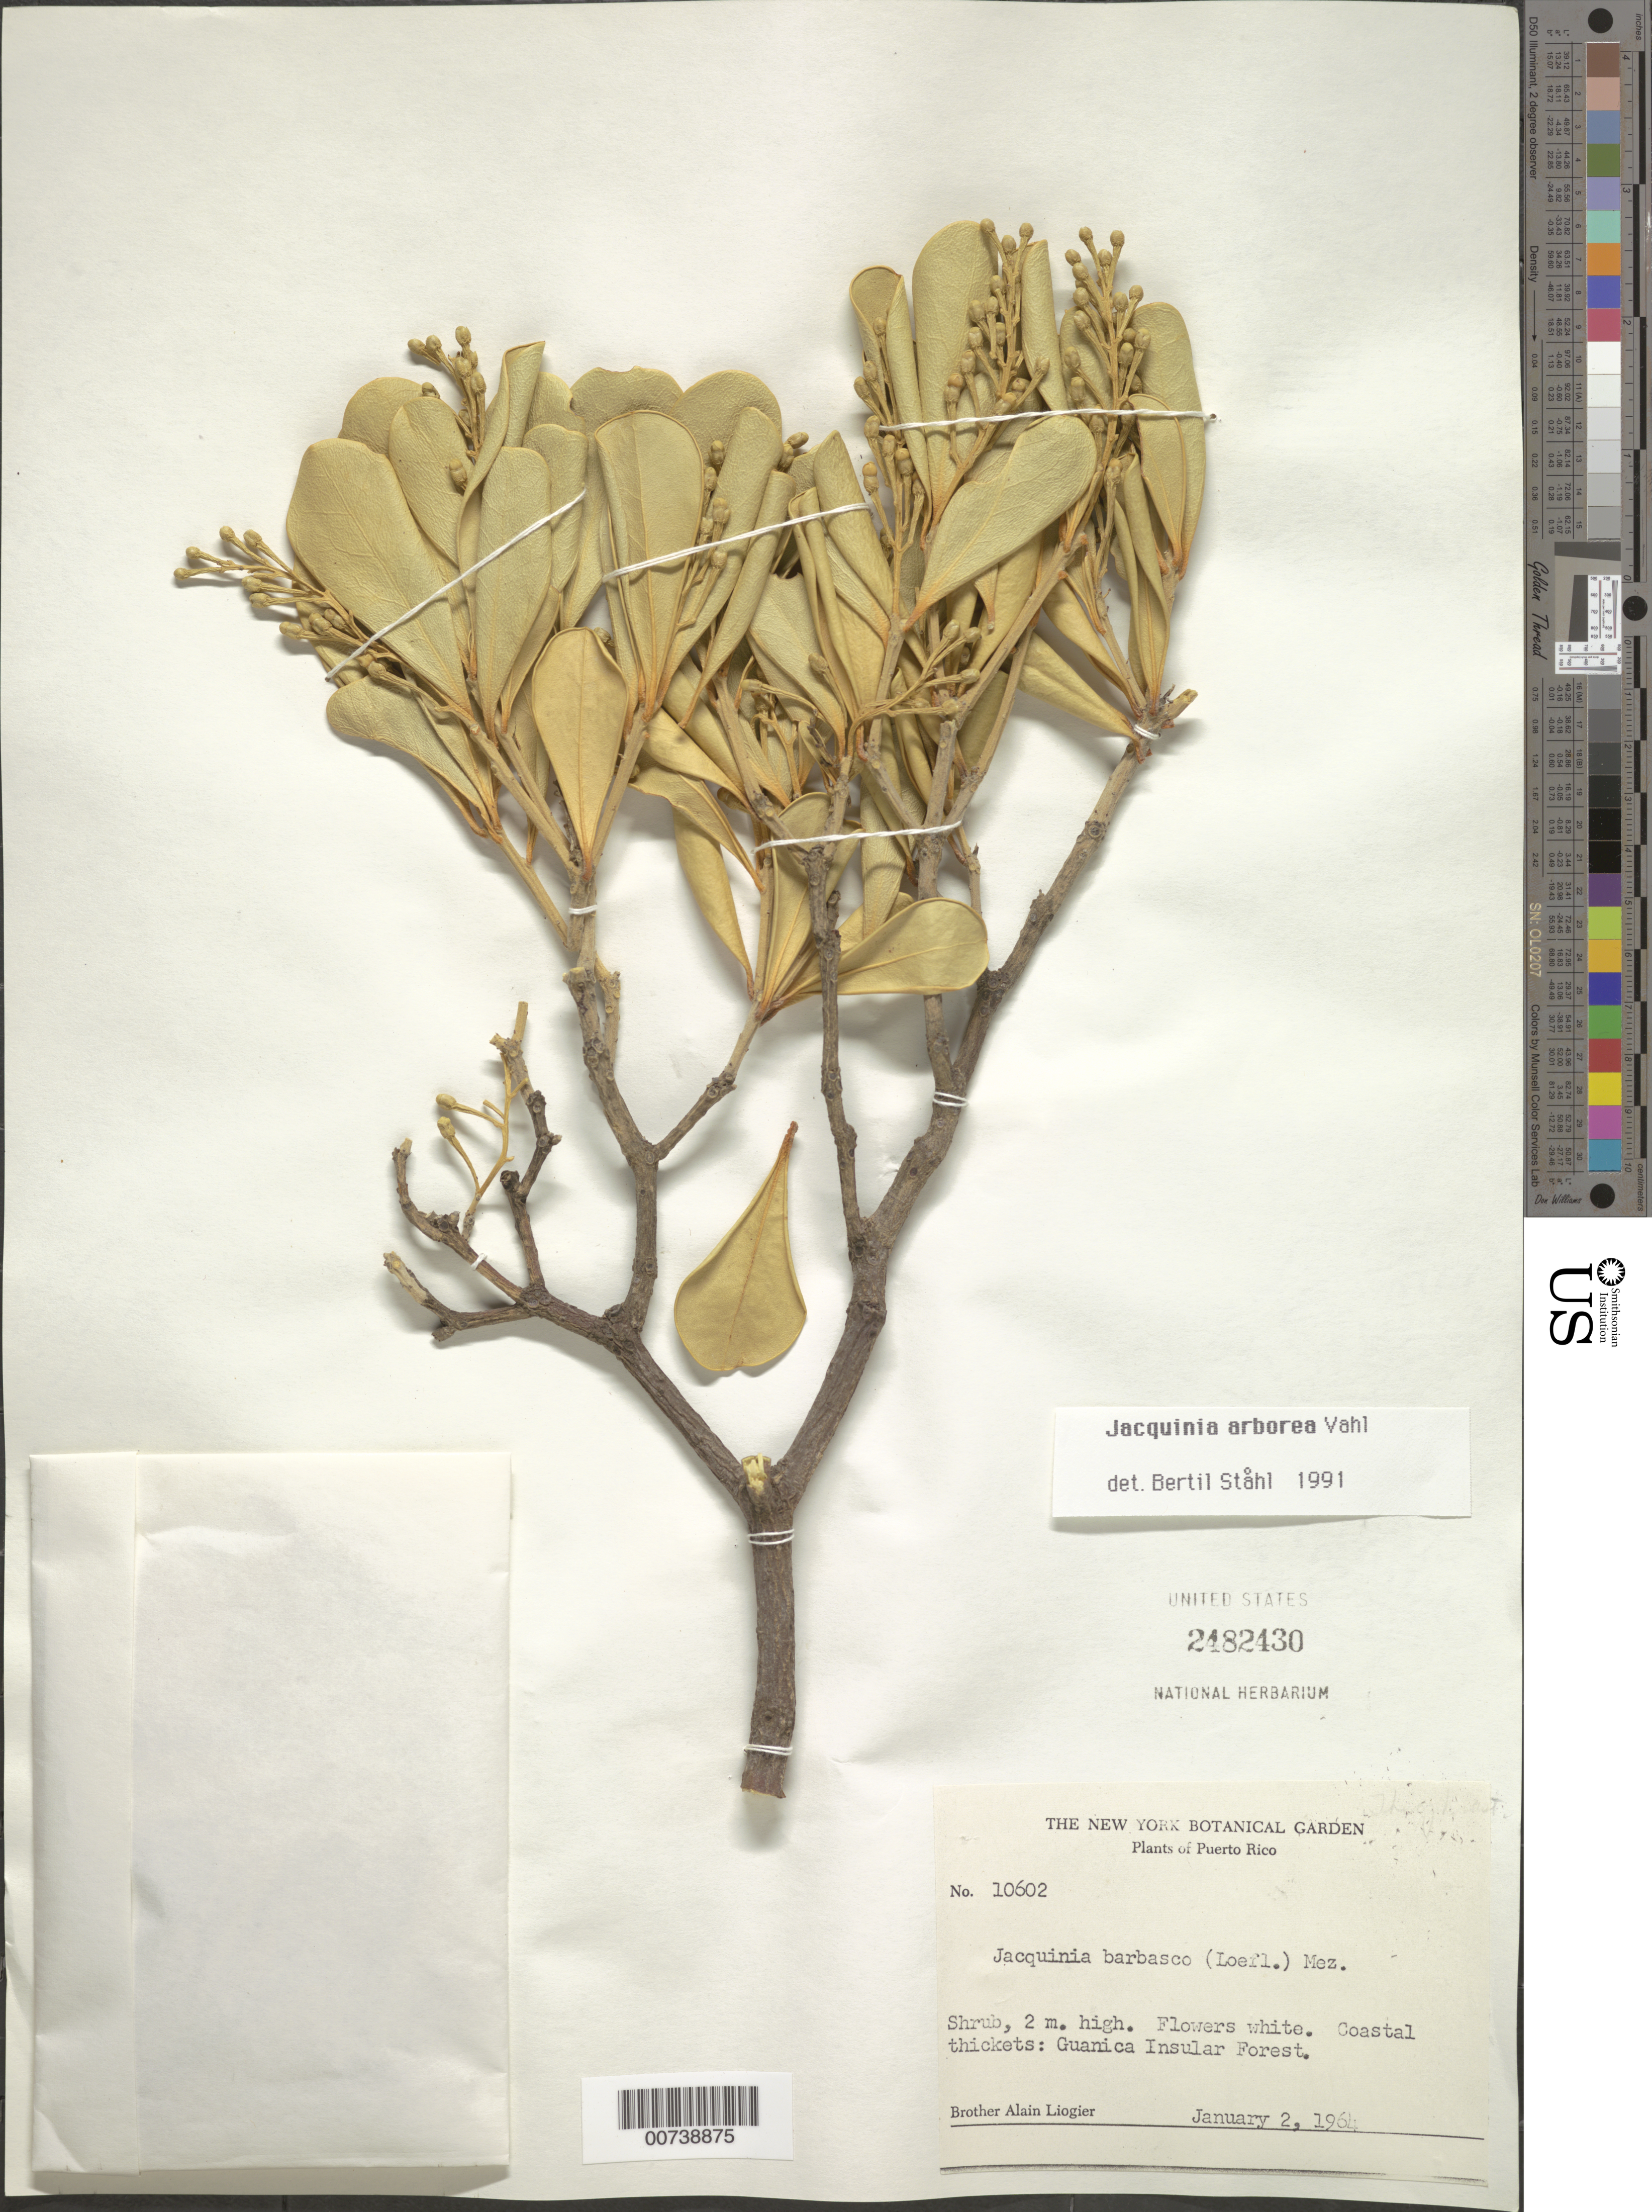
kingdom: Plantae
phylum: Tracheophyta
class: Magnoliopsida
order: Ericales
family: Primulaceae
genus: Jacquinia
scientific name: Jacquinia arborea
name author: Vahl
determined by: Ståhl, B.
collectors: A. H. Liogier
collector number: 10602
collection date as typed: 02 Jan 1964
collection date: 1964-01-02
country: Puerto Rico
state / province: Guánica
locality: Guánica Insular Forest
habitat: Coastal thickets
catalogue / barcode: US 2482430